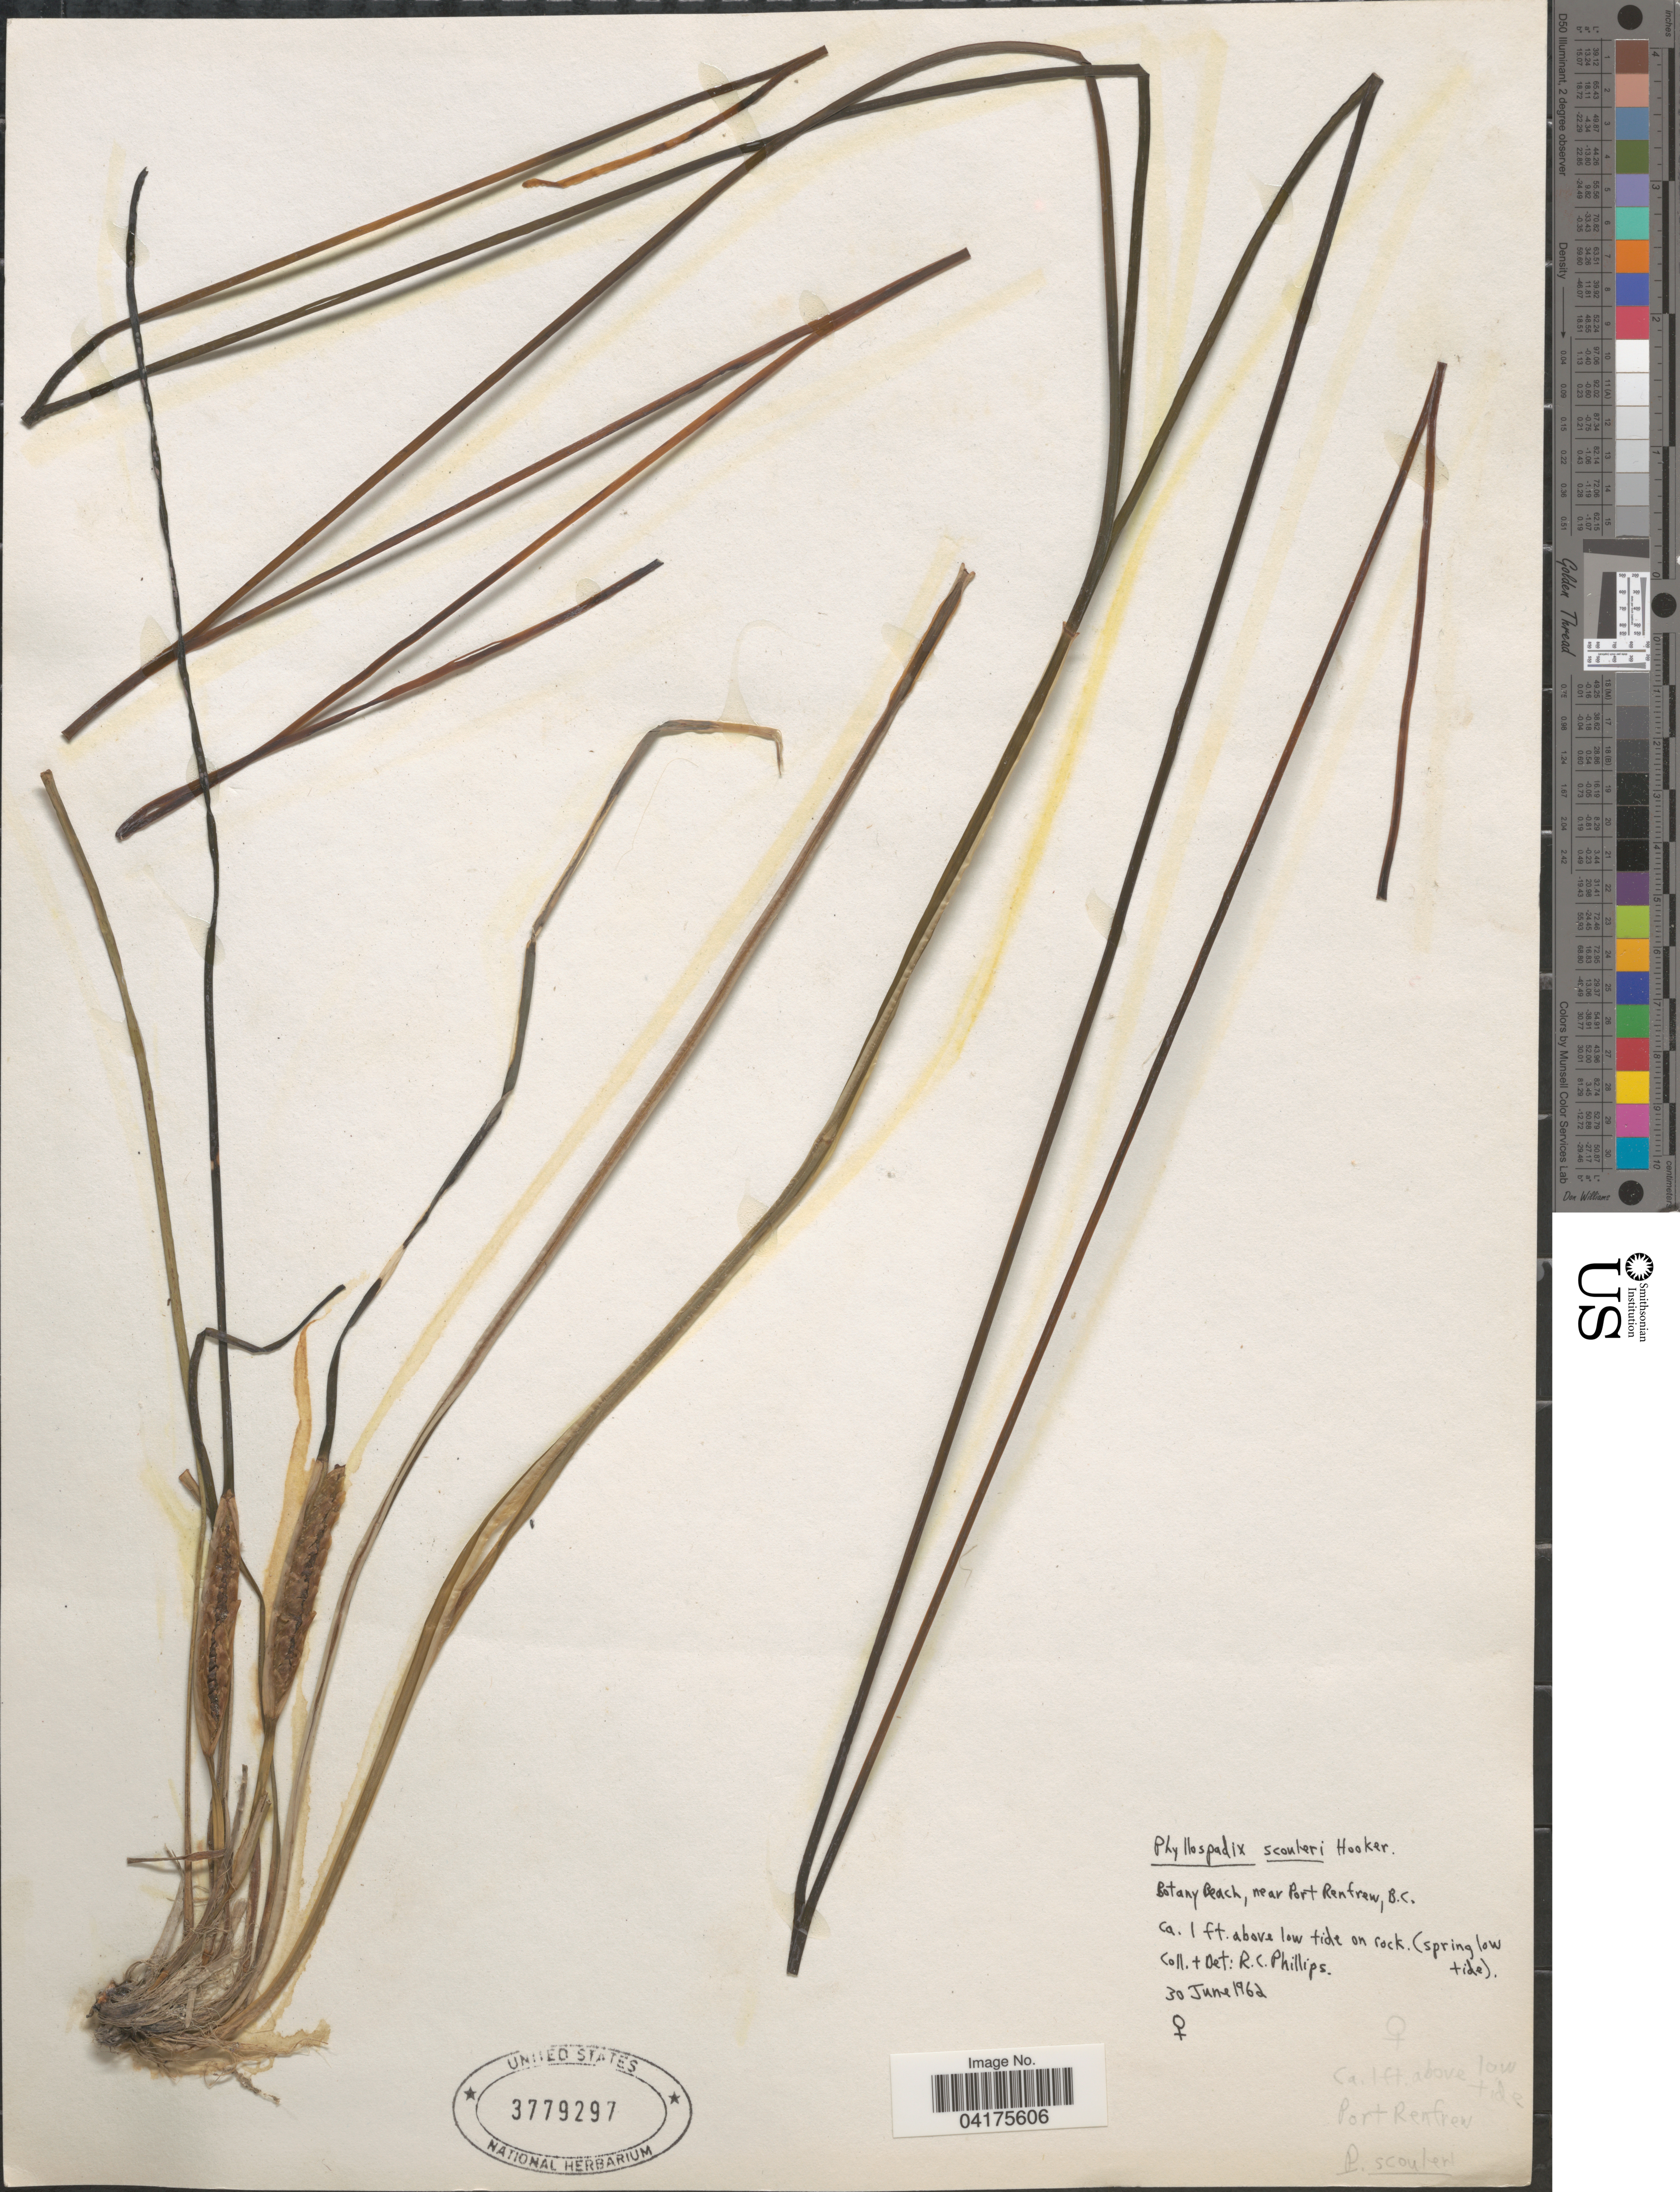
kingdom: Plantae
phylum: Tracheophyta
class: Liliopsida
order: Alismatales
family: Zosteraceae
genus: Phyllospadix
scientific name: Phyllospadix scouleri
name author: Hook.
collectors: R. C. Phillips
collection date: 1962-06-30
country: Canada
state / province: British Columbia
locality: Botany Beach, near Port Renfrew.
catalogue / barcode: US 3779297